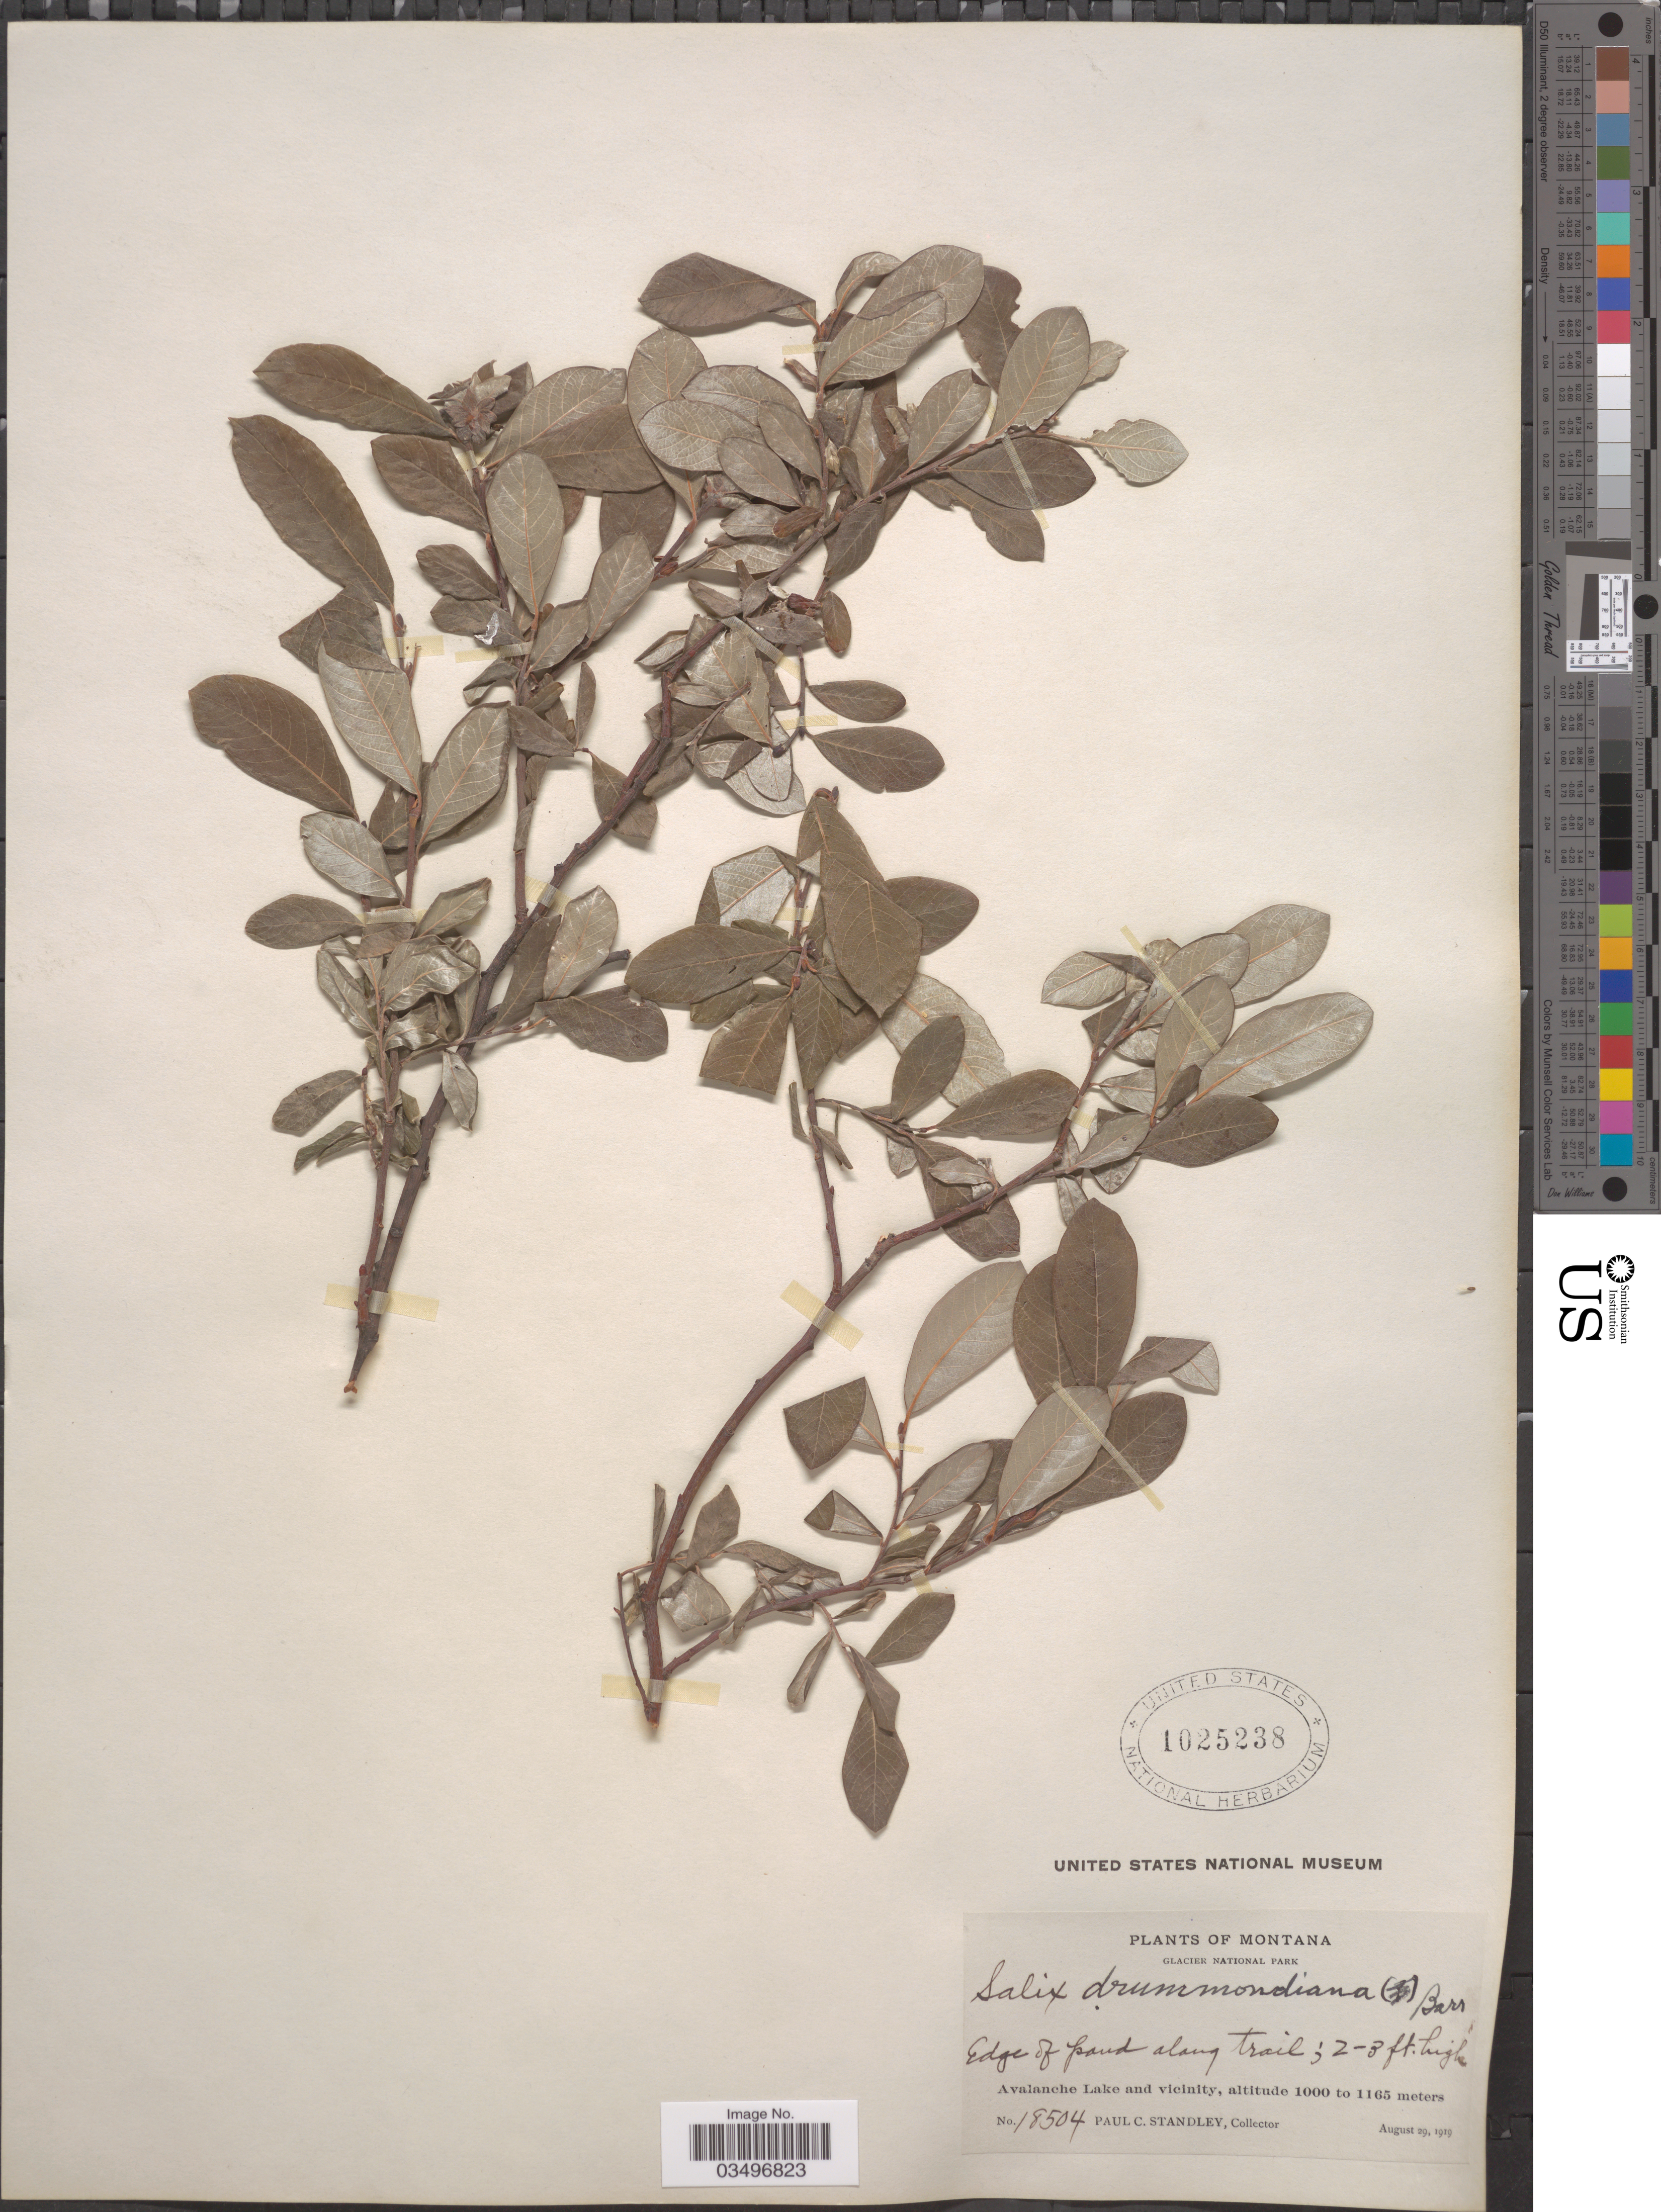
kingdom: Plantae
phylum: Tracheophyta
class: Magnoliopsida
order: Malpighiales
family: Salicaceae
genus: Salix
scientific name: Salix drummondiana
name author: Barratt ex Hook.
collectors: P. C. Standley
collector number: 18504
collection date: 1919-08-29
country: United States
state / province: Montana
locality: Glacier National Park. Edge of pond along trail. Avalanche Lake and vicinity.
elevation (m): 1000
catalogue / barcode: US 1025238